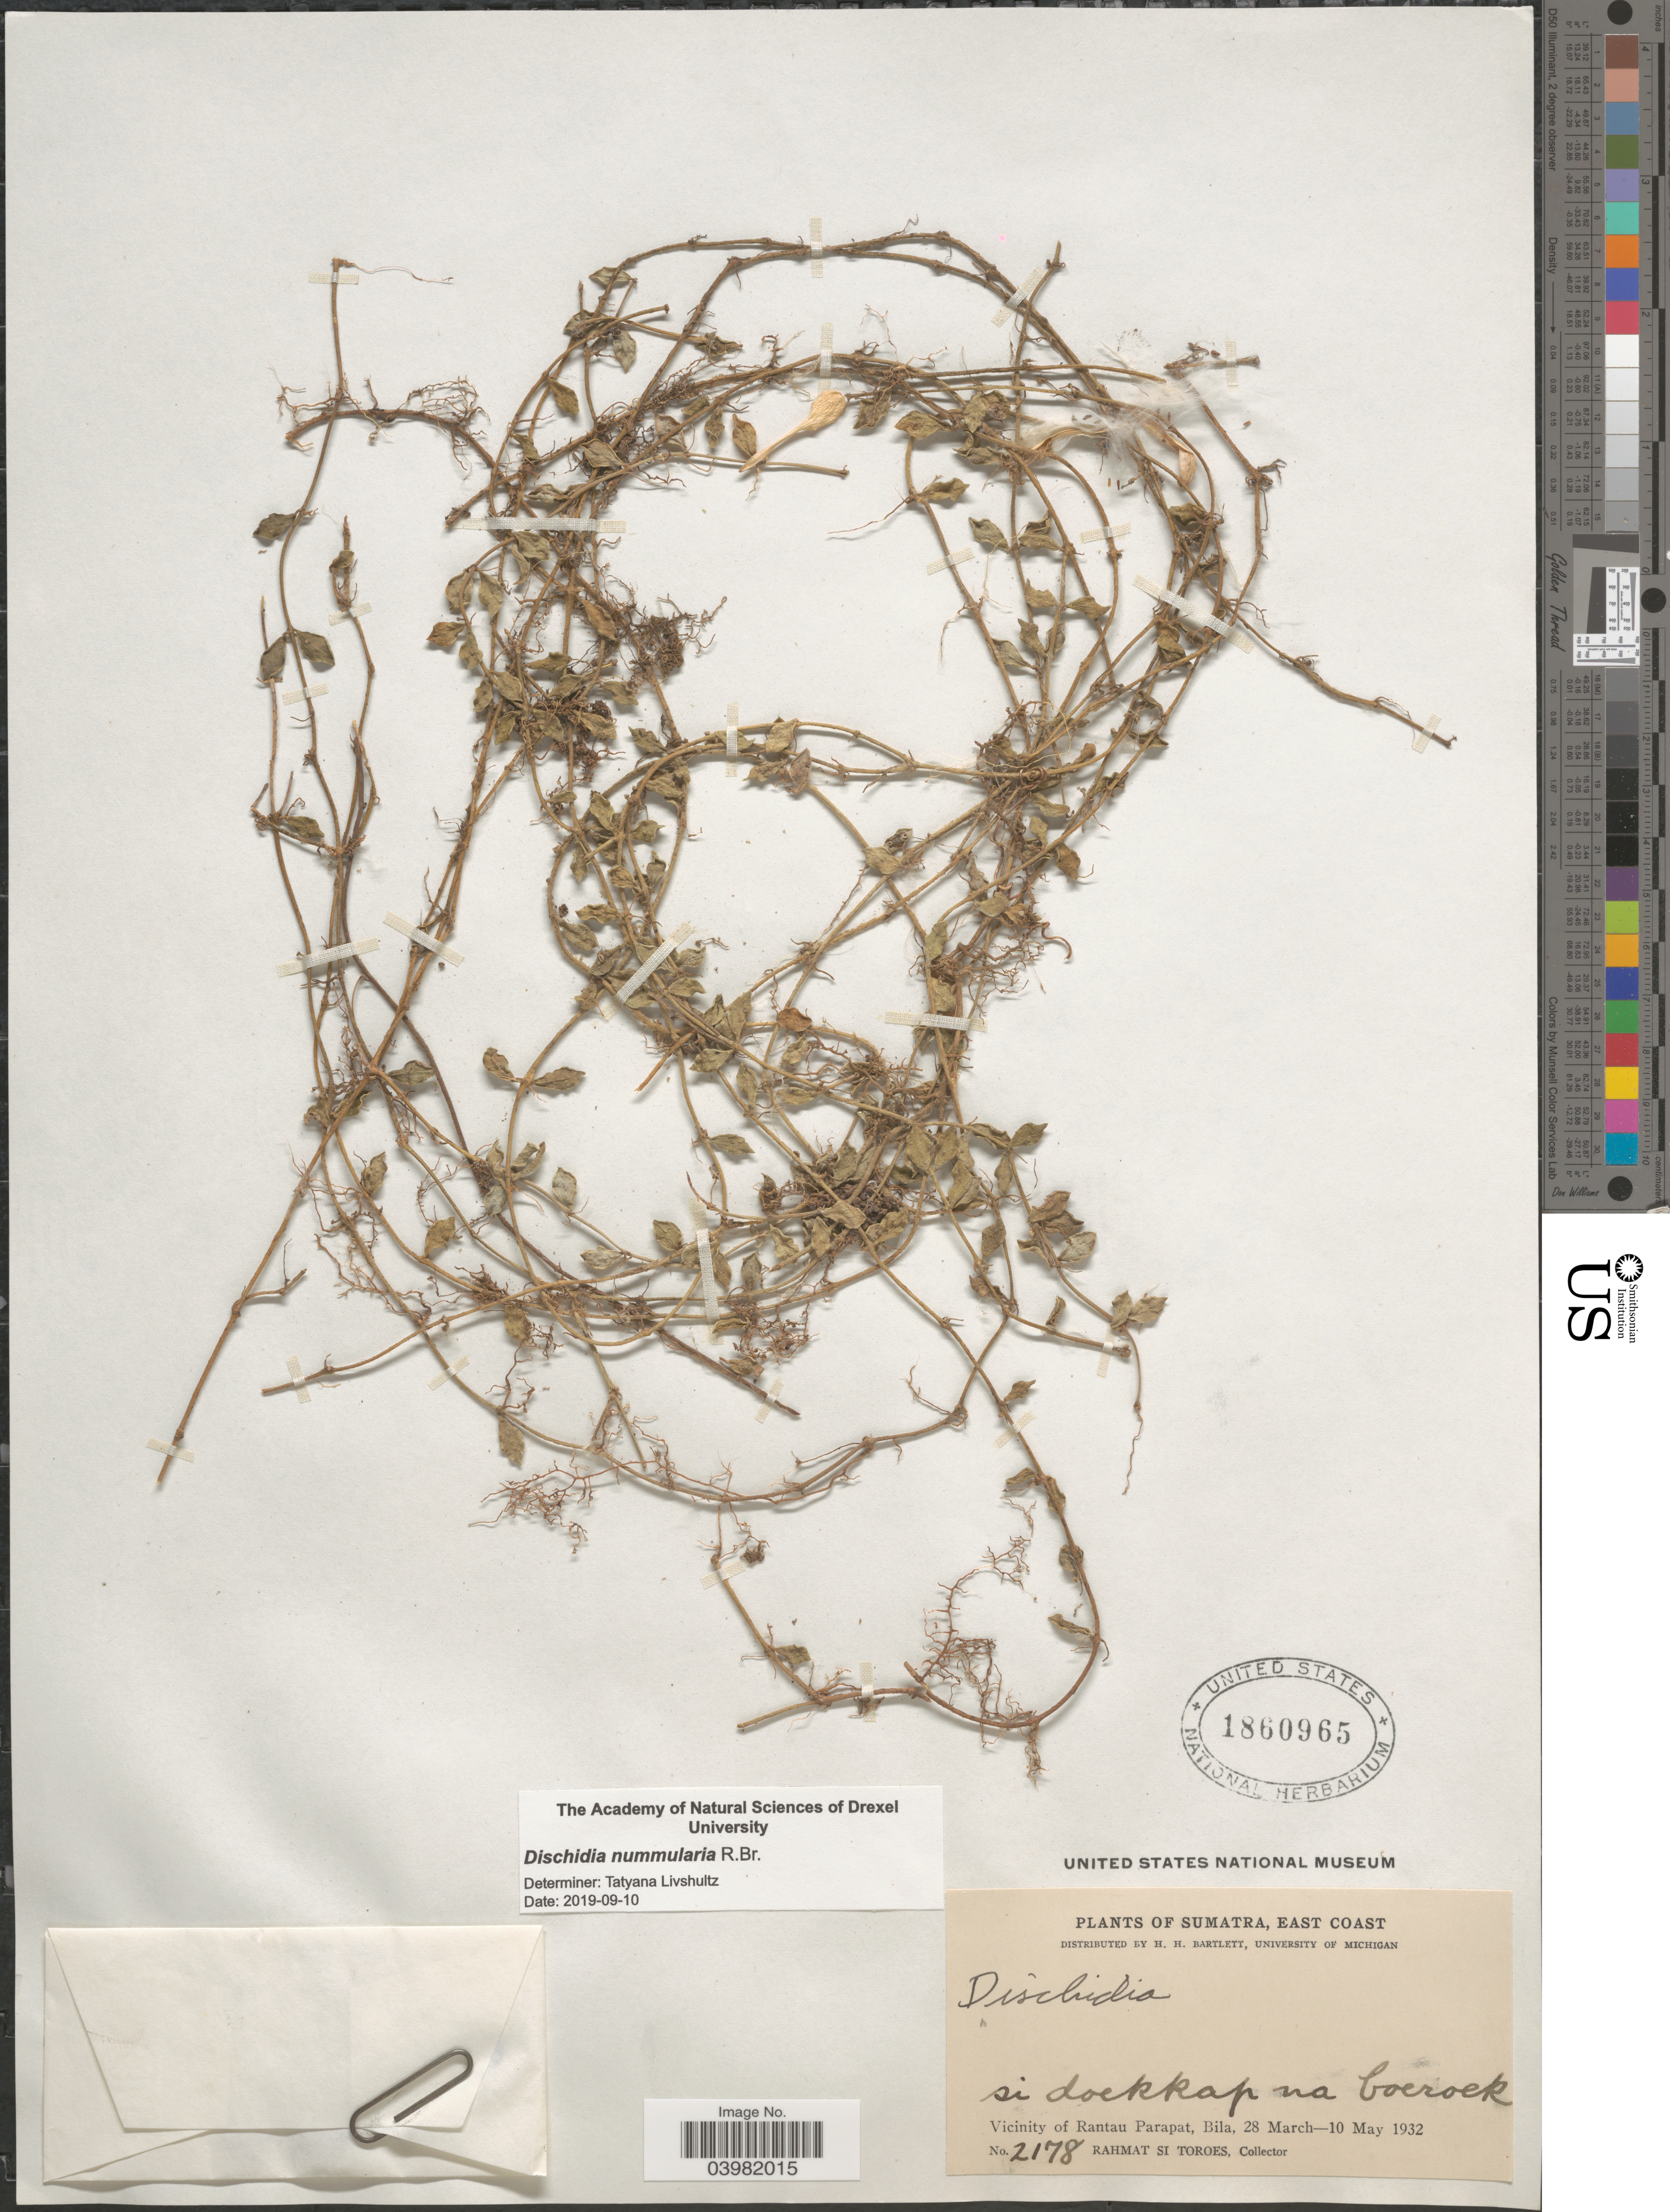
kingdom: Plantae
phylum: Tracheophyta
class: Magnoliopsida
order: Gentianales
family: Apocynaceae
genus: Dischidia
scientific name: Dischidia nummularia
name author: R. Br.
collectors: Rahmat Si Boeea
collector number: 2178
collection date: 1932-03-28/1932-05-10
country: Indonesia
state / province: Sumatra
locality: East Coast. Vicinity of Rantau Parapat, Bila.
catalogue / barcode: US 1860965